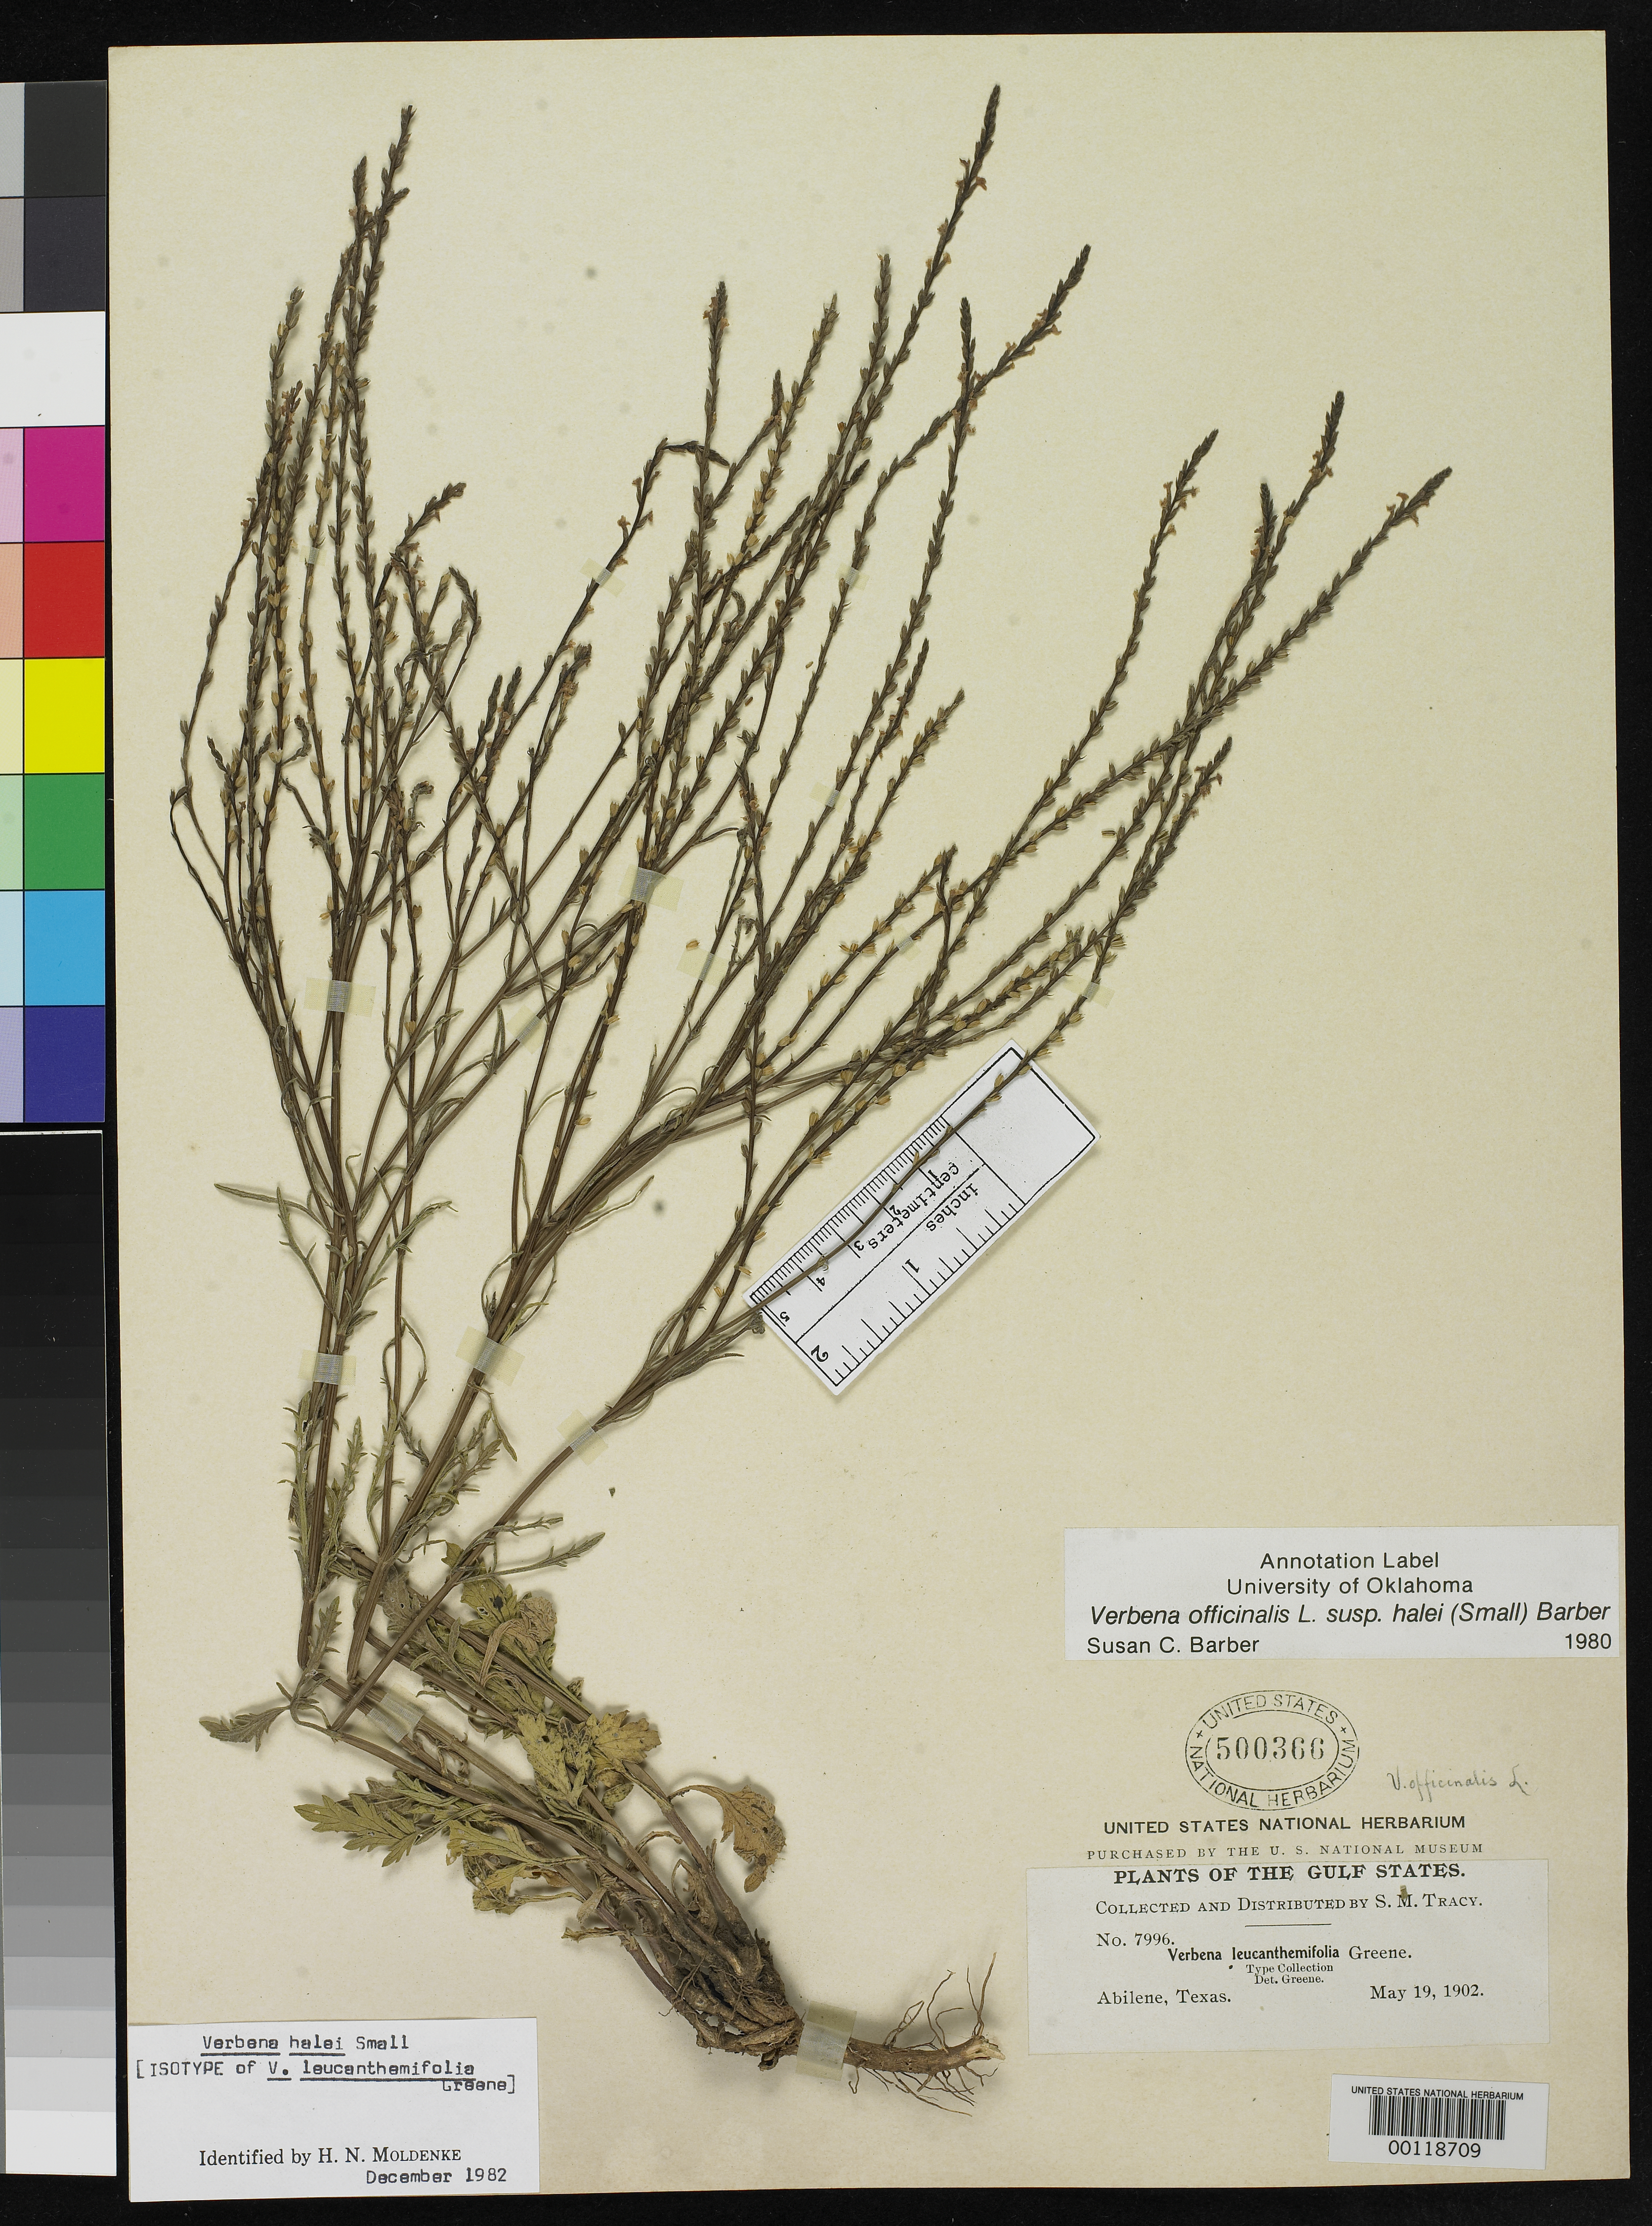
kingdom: Plantae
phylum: Tracheophyta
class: Magnoliopsida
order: Lamiales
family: Verbenaceae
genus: Verbena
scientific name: Verbena leucanthemifolia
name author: Greene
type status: Isotype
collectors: S. M. Tracy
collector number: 7996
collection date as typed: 19 May 1902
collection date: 1902-05-19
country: United States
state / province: Texas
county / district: Taylor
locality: Abilene.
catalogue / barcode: US 500366